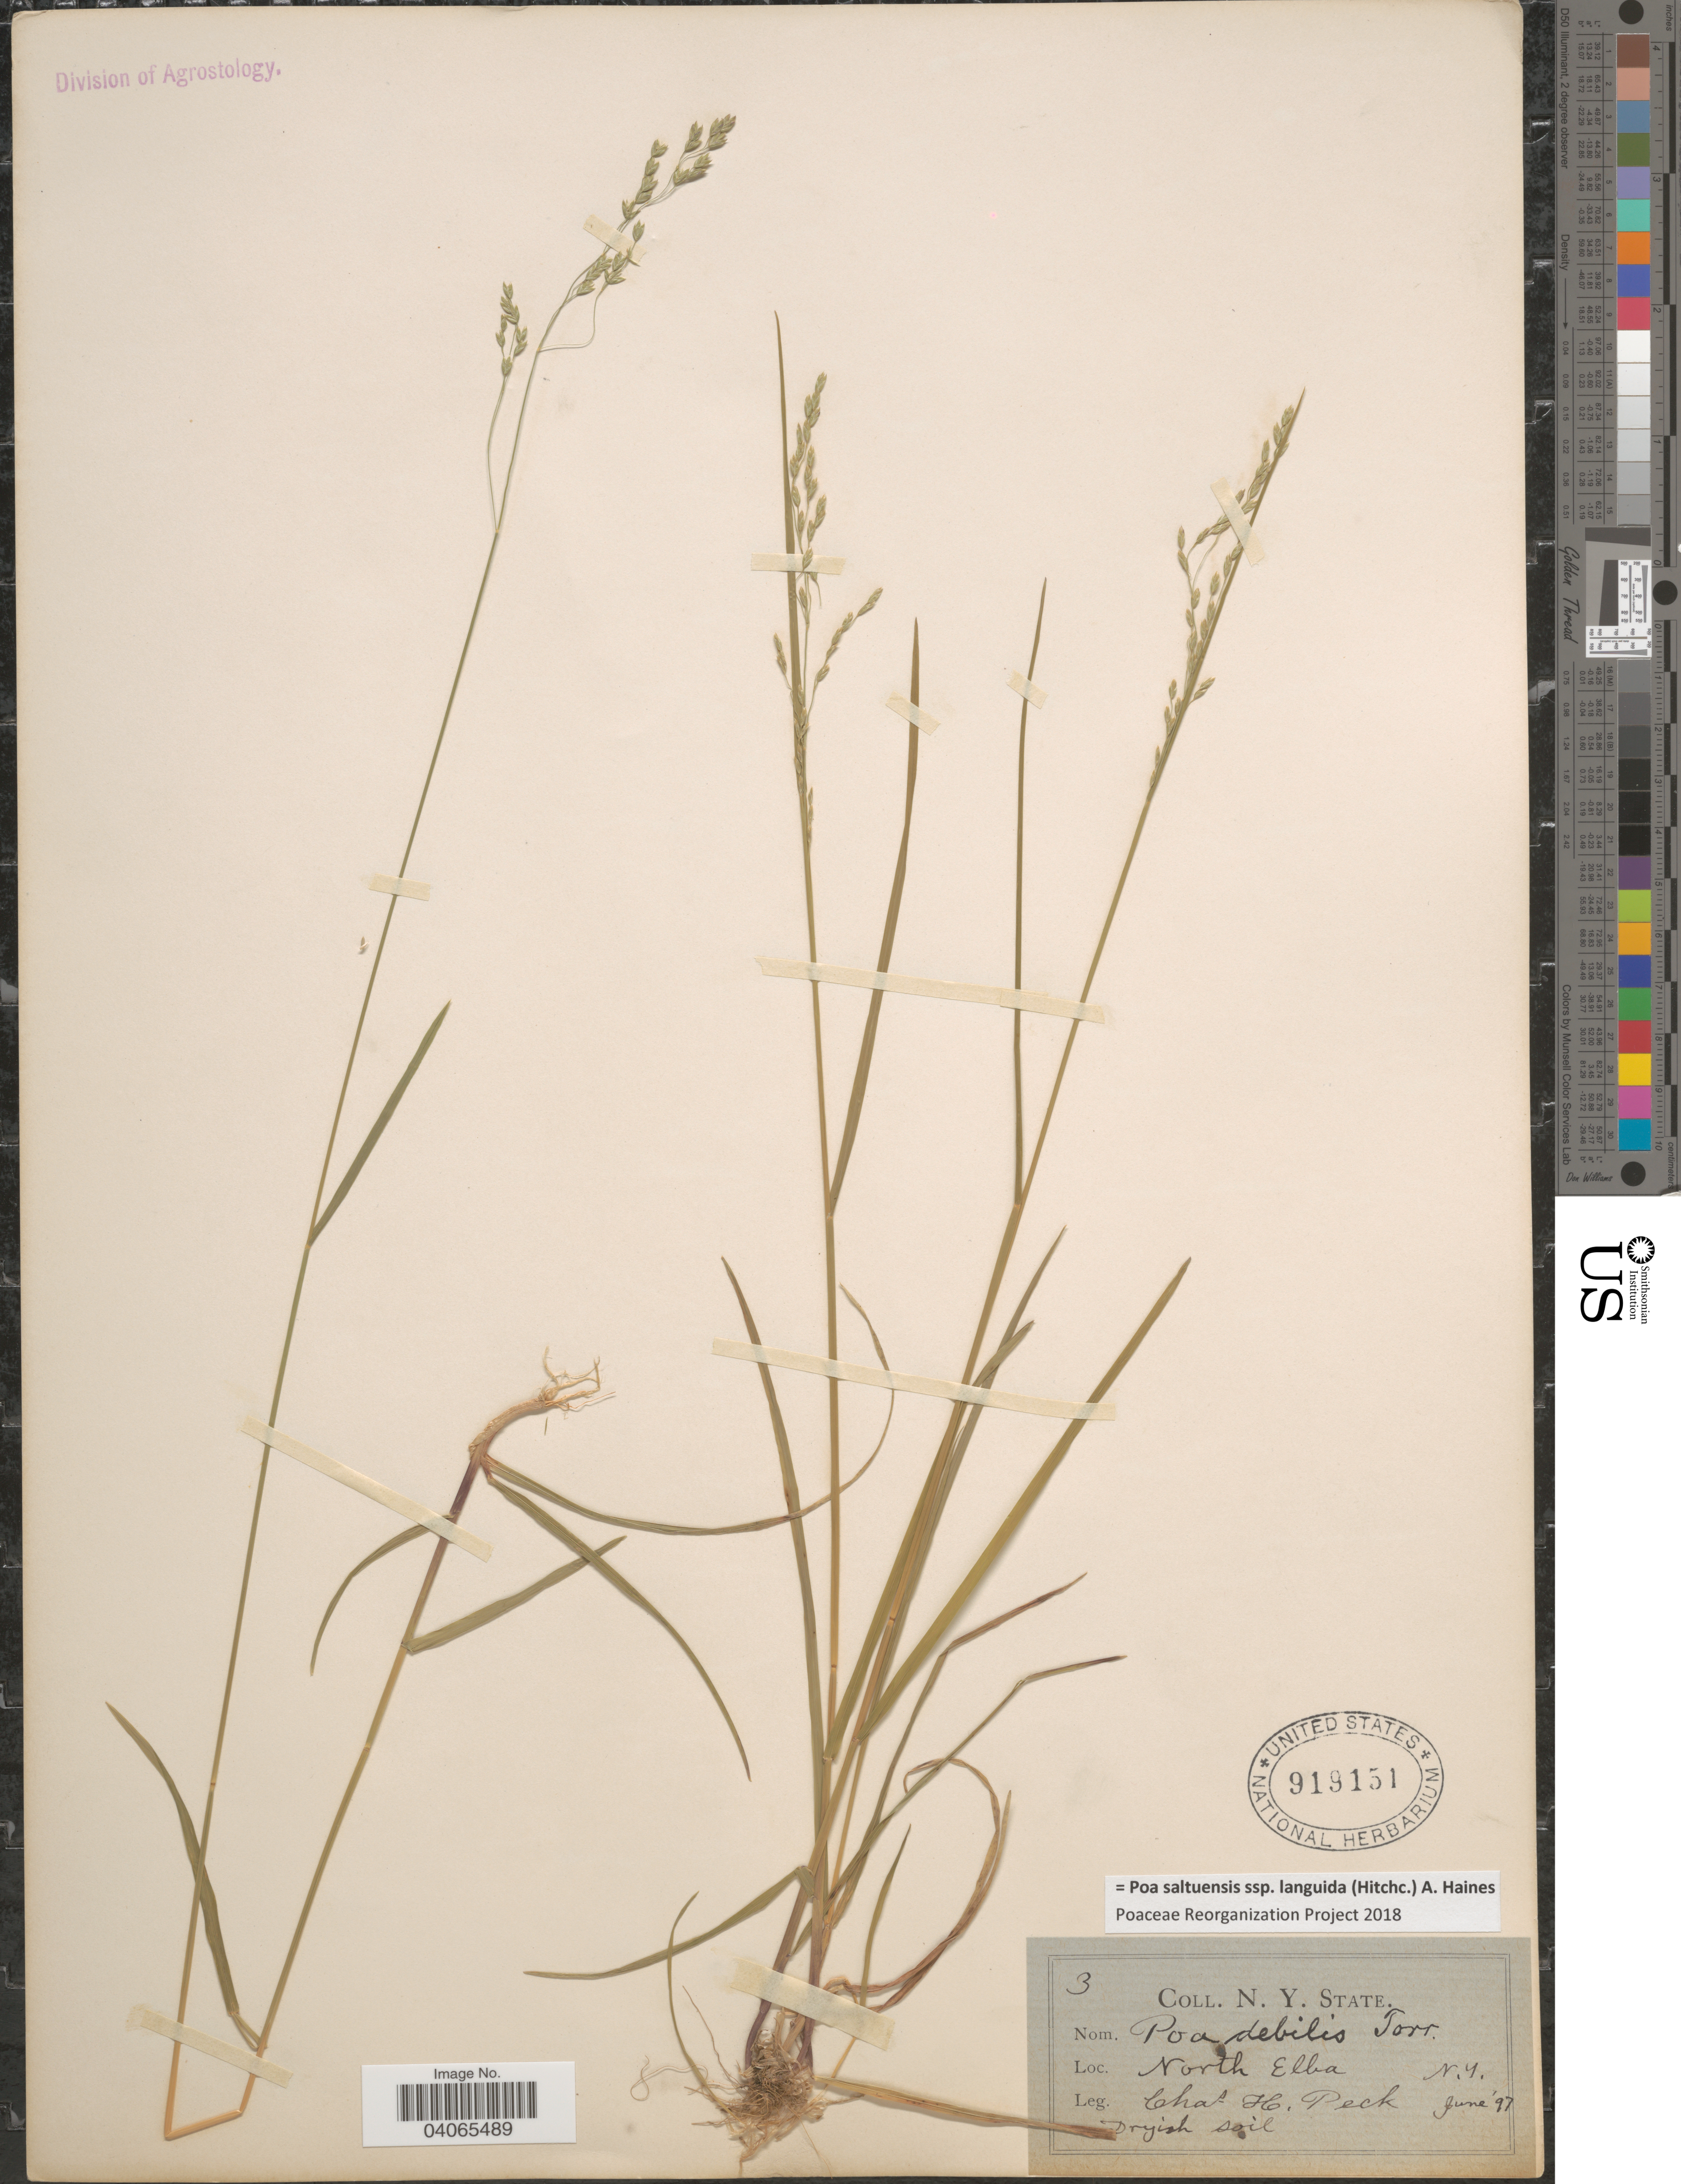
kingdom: Plantae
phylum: Tracheophyta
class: Liliopsida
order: Poales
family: Poaceae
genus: Poa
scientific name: Poa saltuensis subsp. languida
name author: (Hitchc.) A. Haines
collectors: C. H. Peck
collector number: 3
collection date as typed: Transcribed d/m/y: /6/97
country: United States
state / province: New York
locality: North Elba.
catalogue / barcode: US 919151